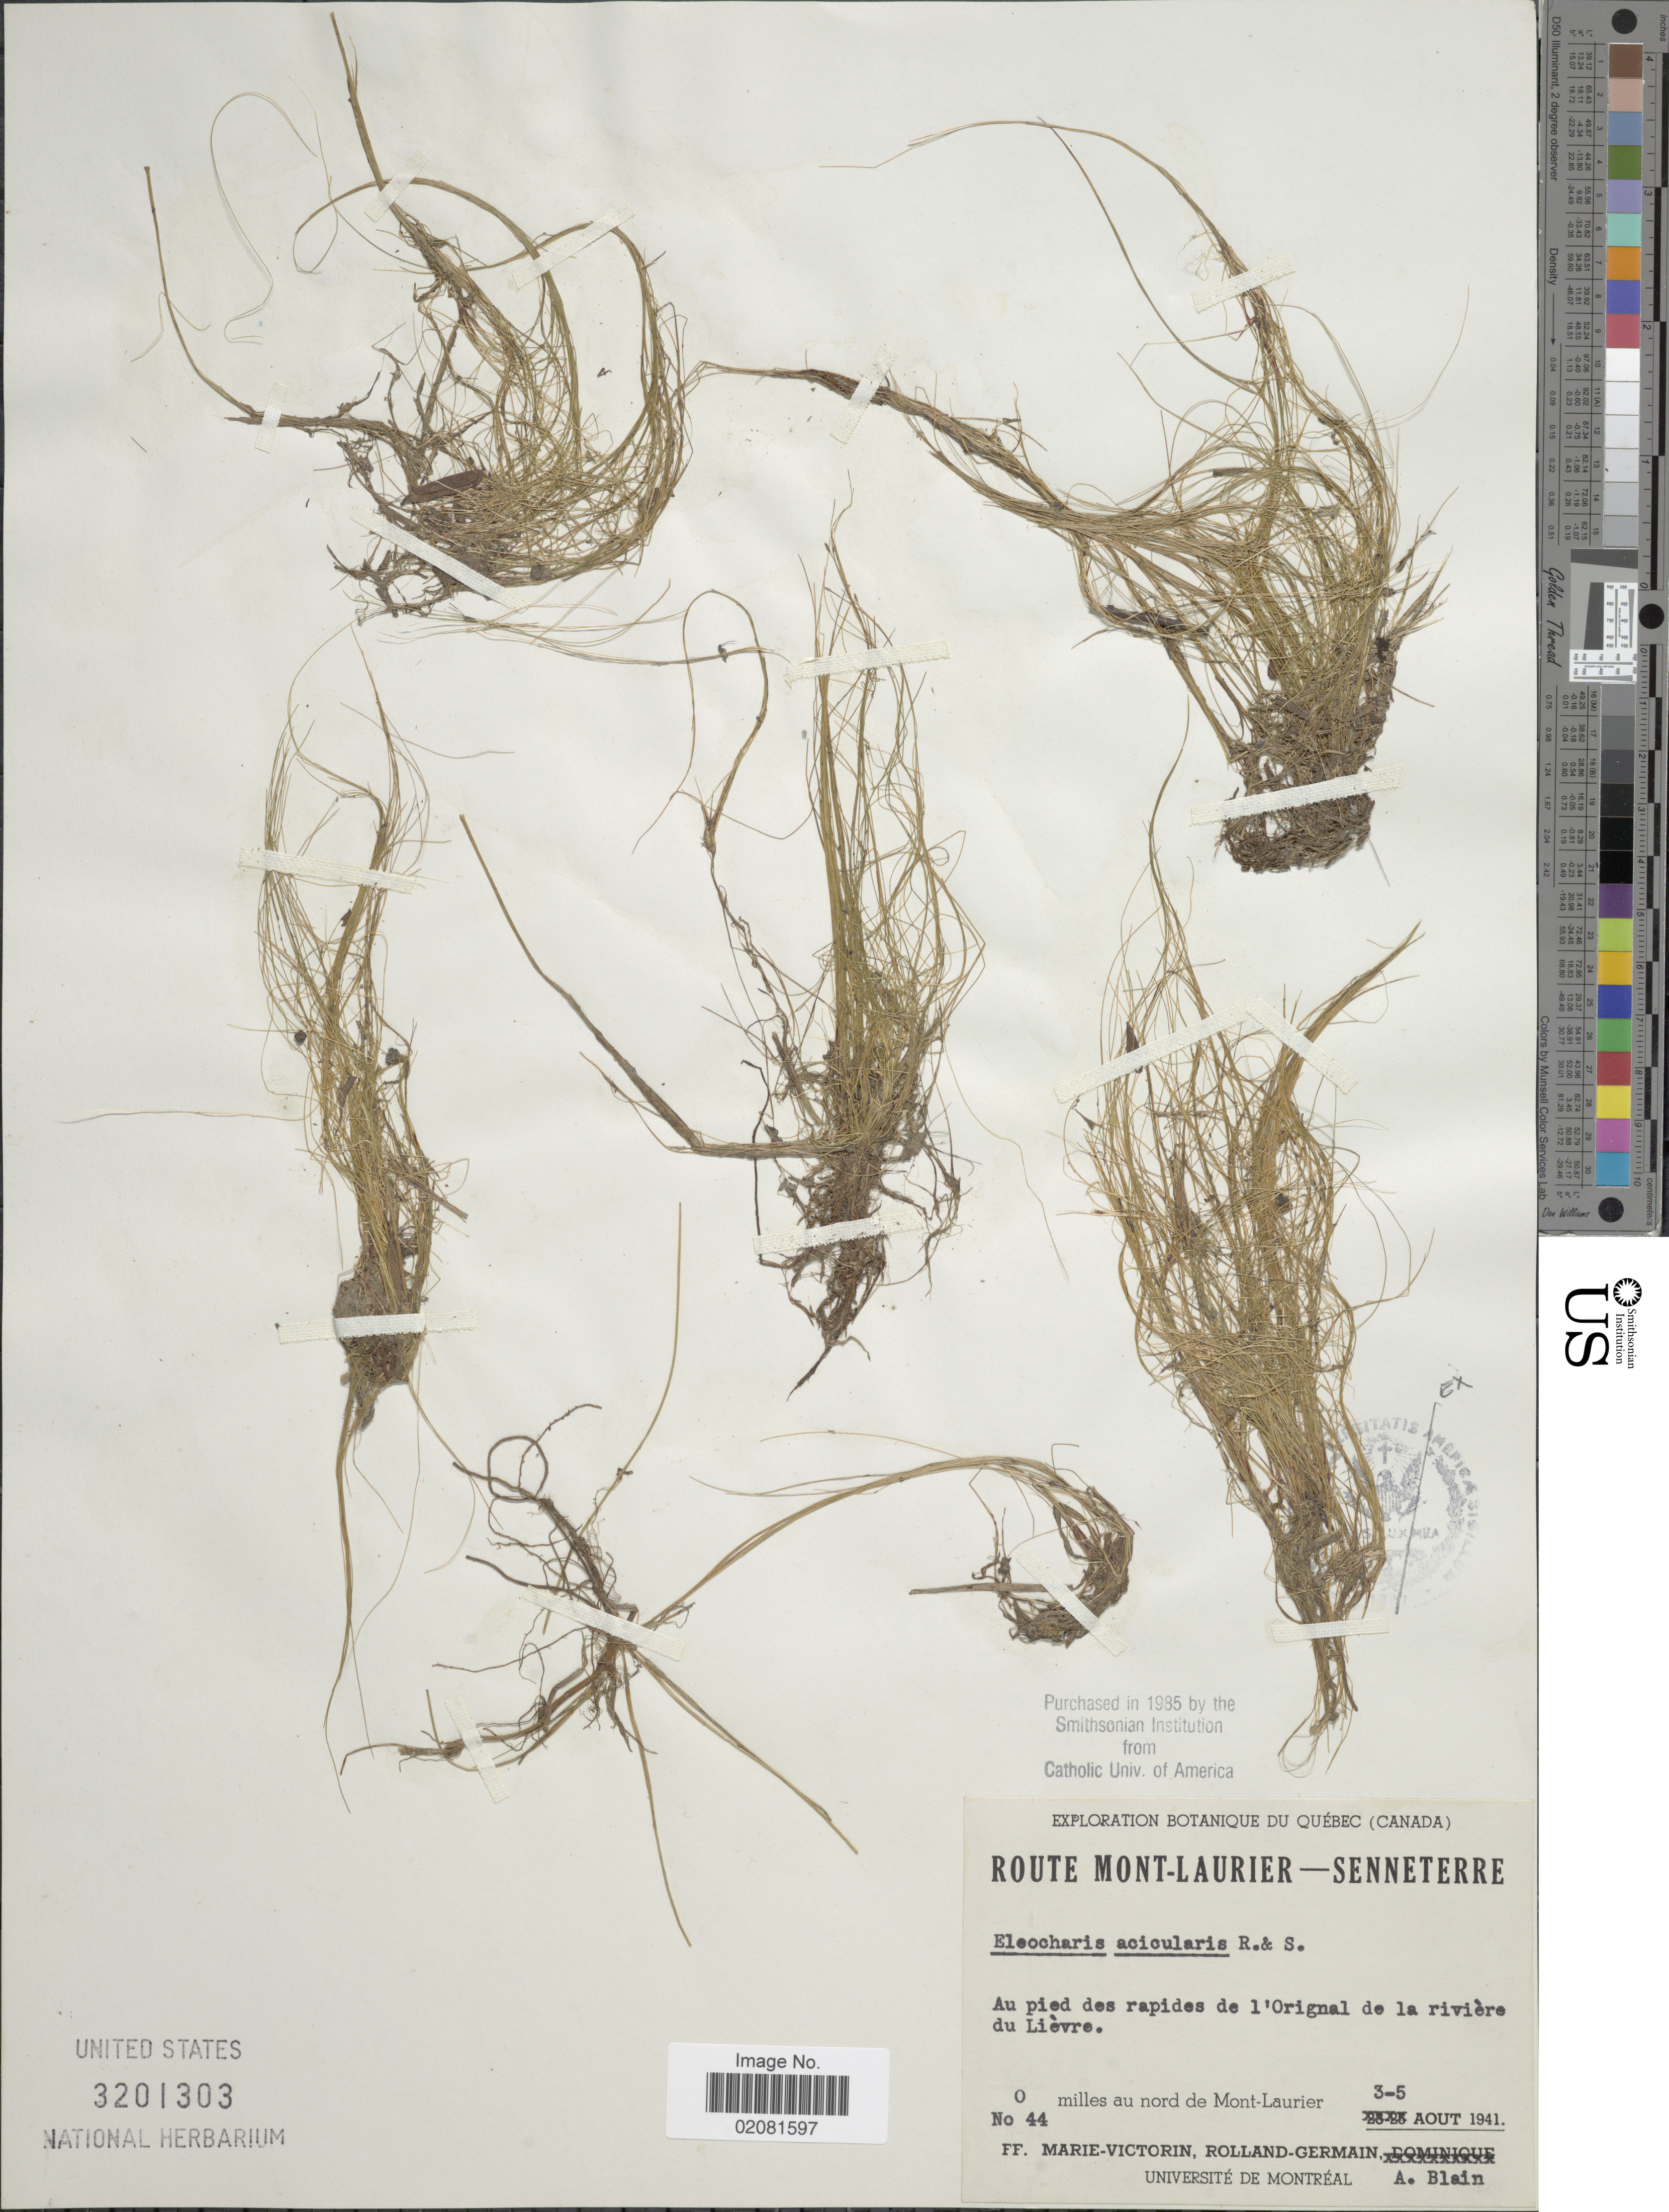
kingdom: Plantae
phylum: Tracheophyta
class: Liliopsida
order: Poales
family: Cyperaceae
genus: Eleocharis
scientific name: Eleocharis acicularis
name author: (L.) Roem. & Schult.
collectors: F. Marie-Victorin, Rolland-Germain & A. Blain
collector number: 44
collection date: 1941-08-03/1941-08-05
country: Canada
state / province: Quebec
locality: Au pied des rapides de l'Orignal de la rivière du Lièvre. 0 milles au nord de Mont-Laurier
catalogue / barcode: US 3201303